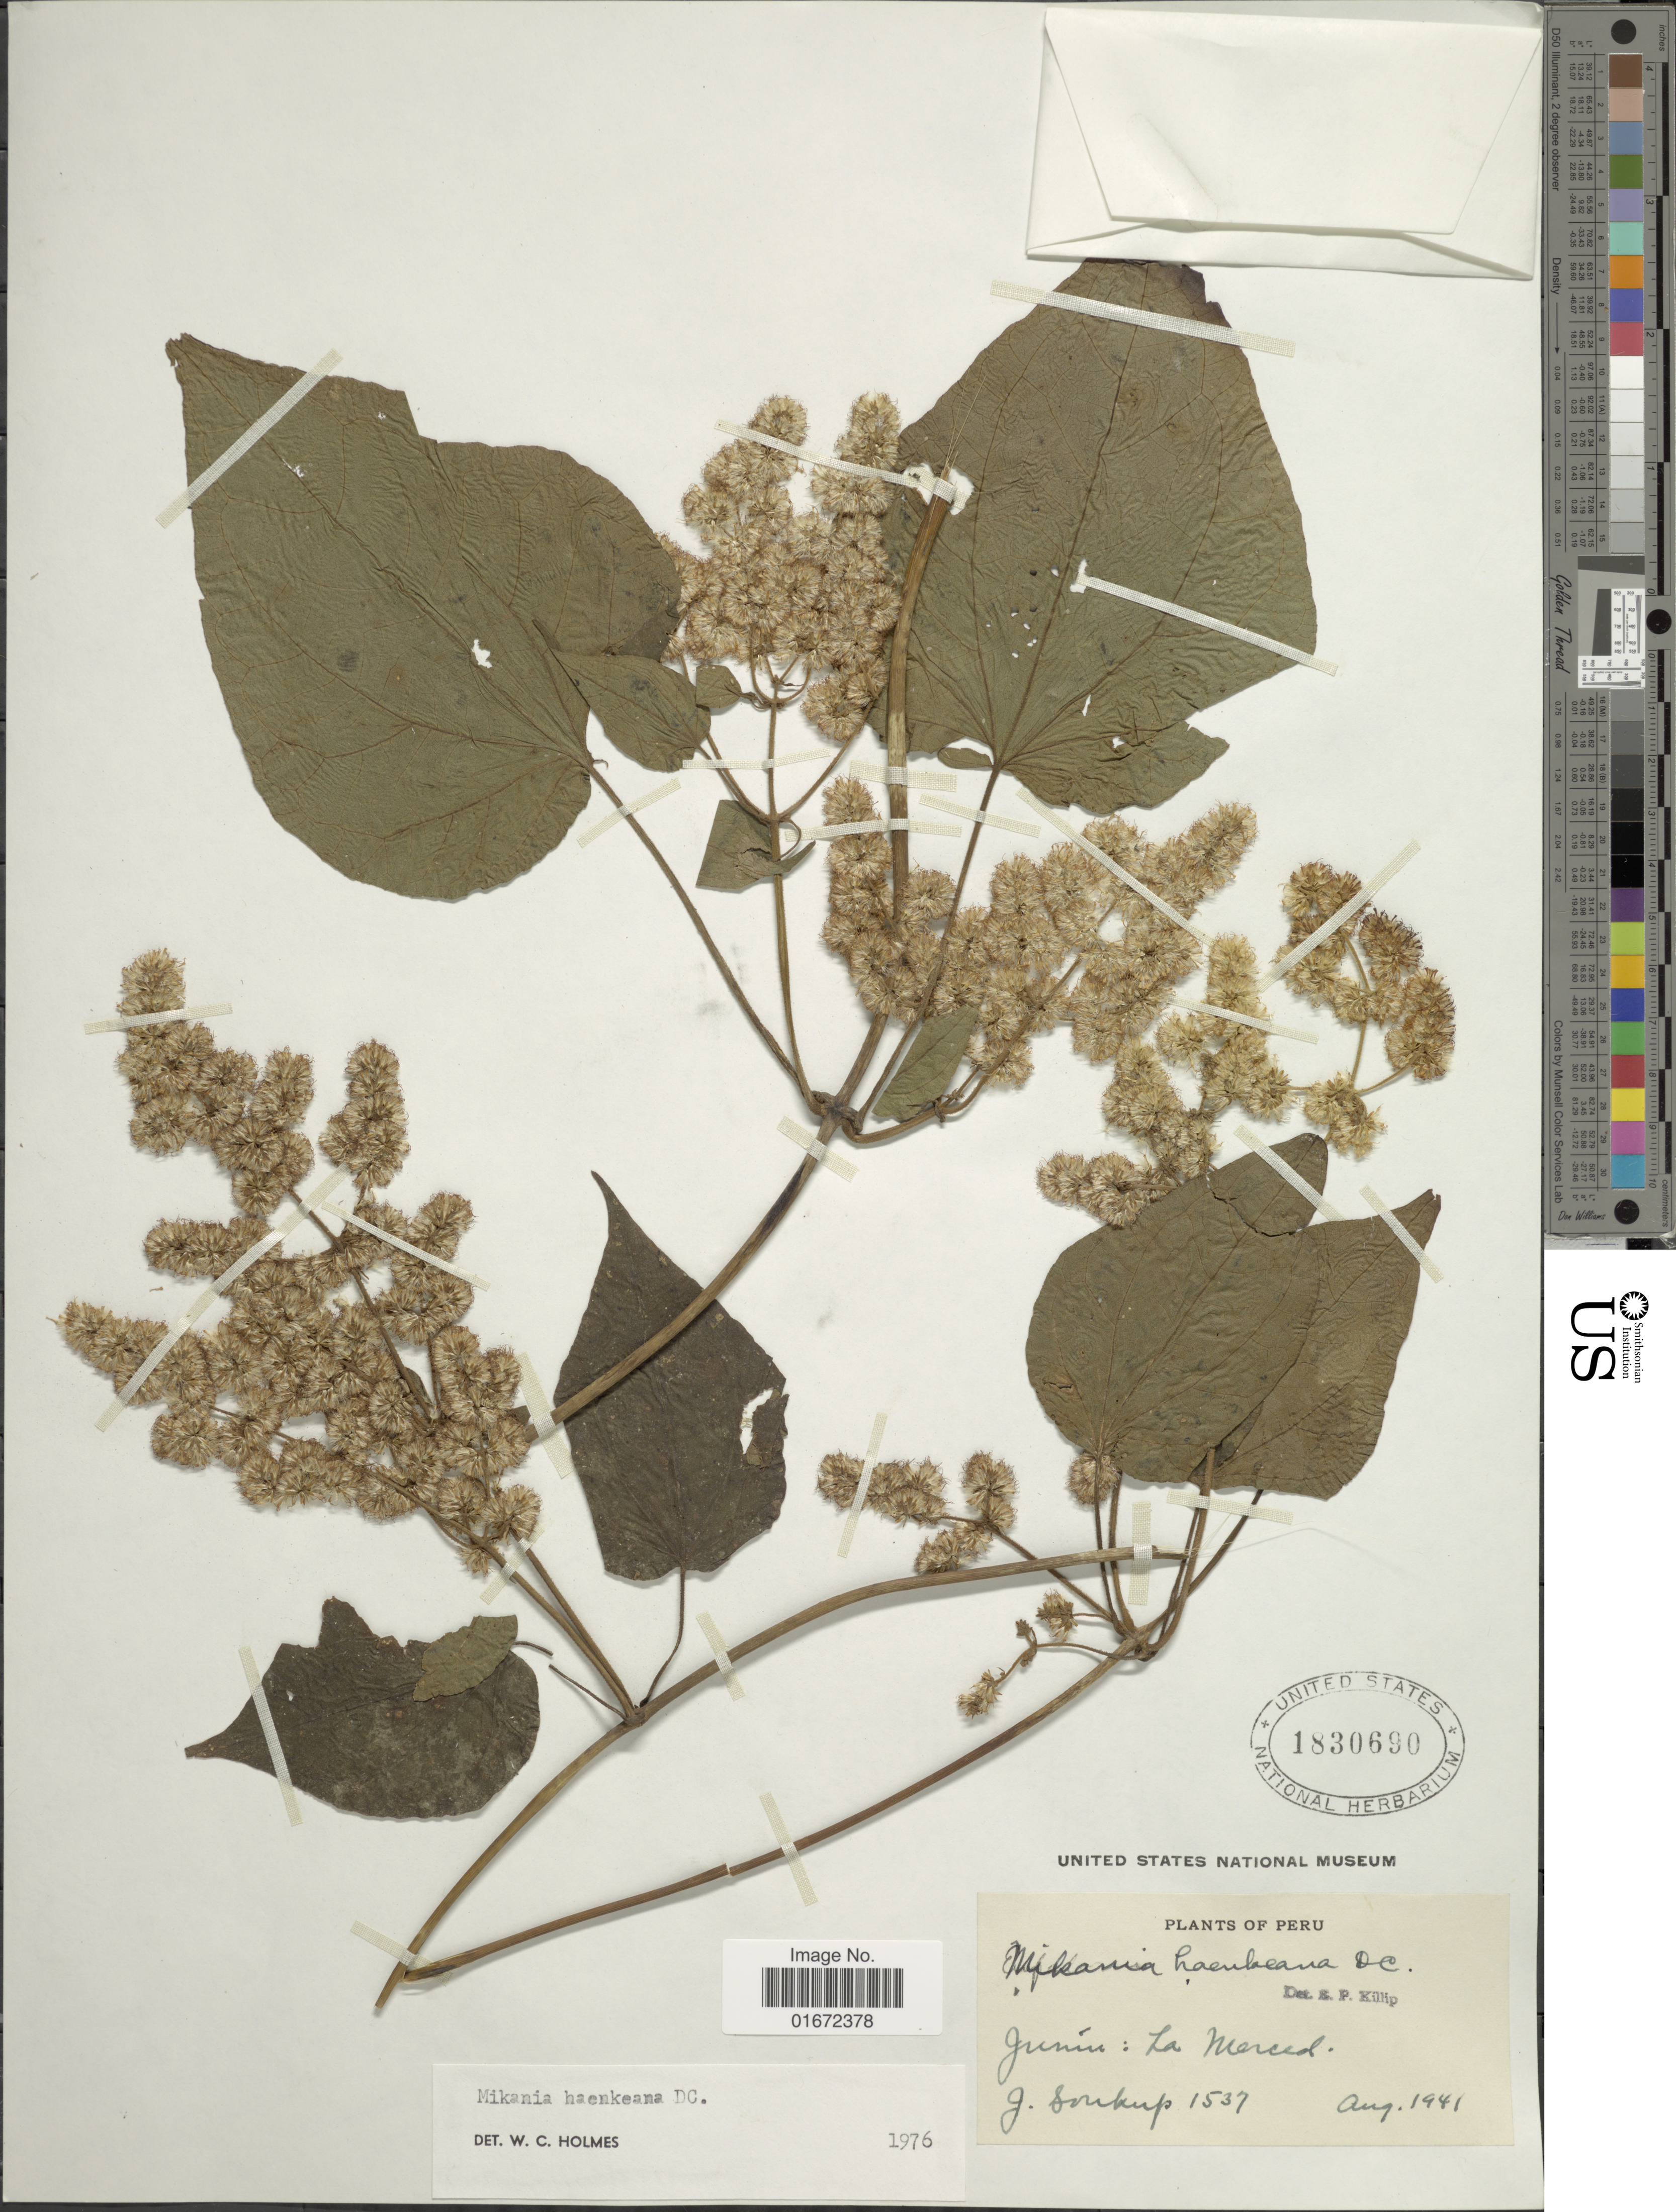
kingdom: Plantae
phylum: Tracheophyta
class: Magnoliopsida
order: Asterales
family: Asteraceae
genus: Mikania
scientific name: Mikania haenkeana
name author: DC.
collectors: J. Soukup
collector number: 1537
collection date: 1941-08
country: Peru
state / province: Junín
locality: Junín: La Merced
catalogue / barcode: US 1830690